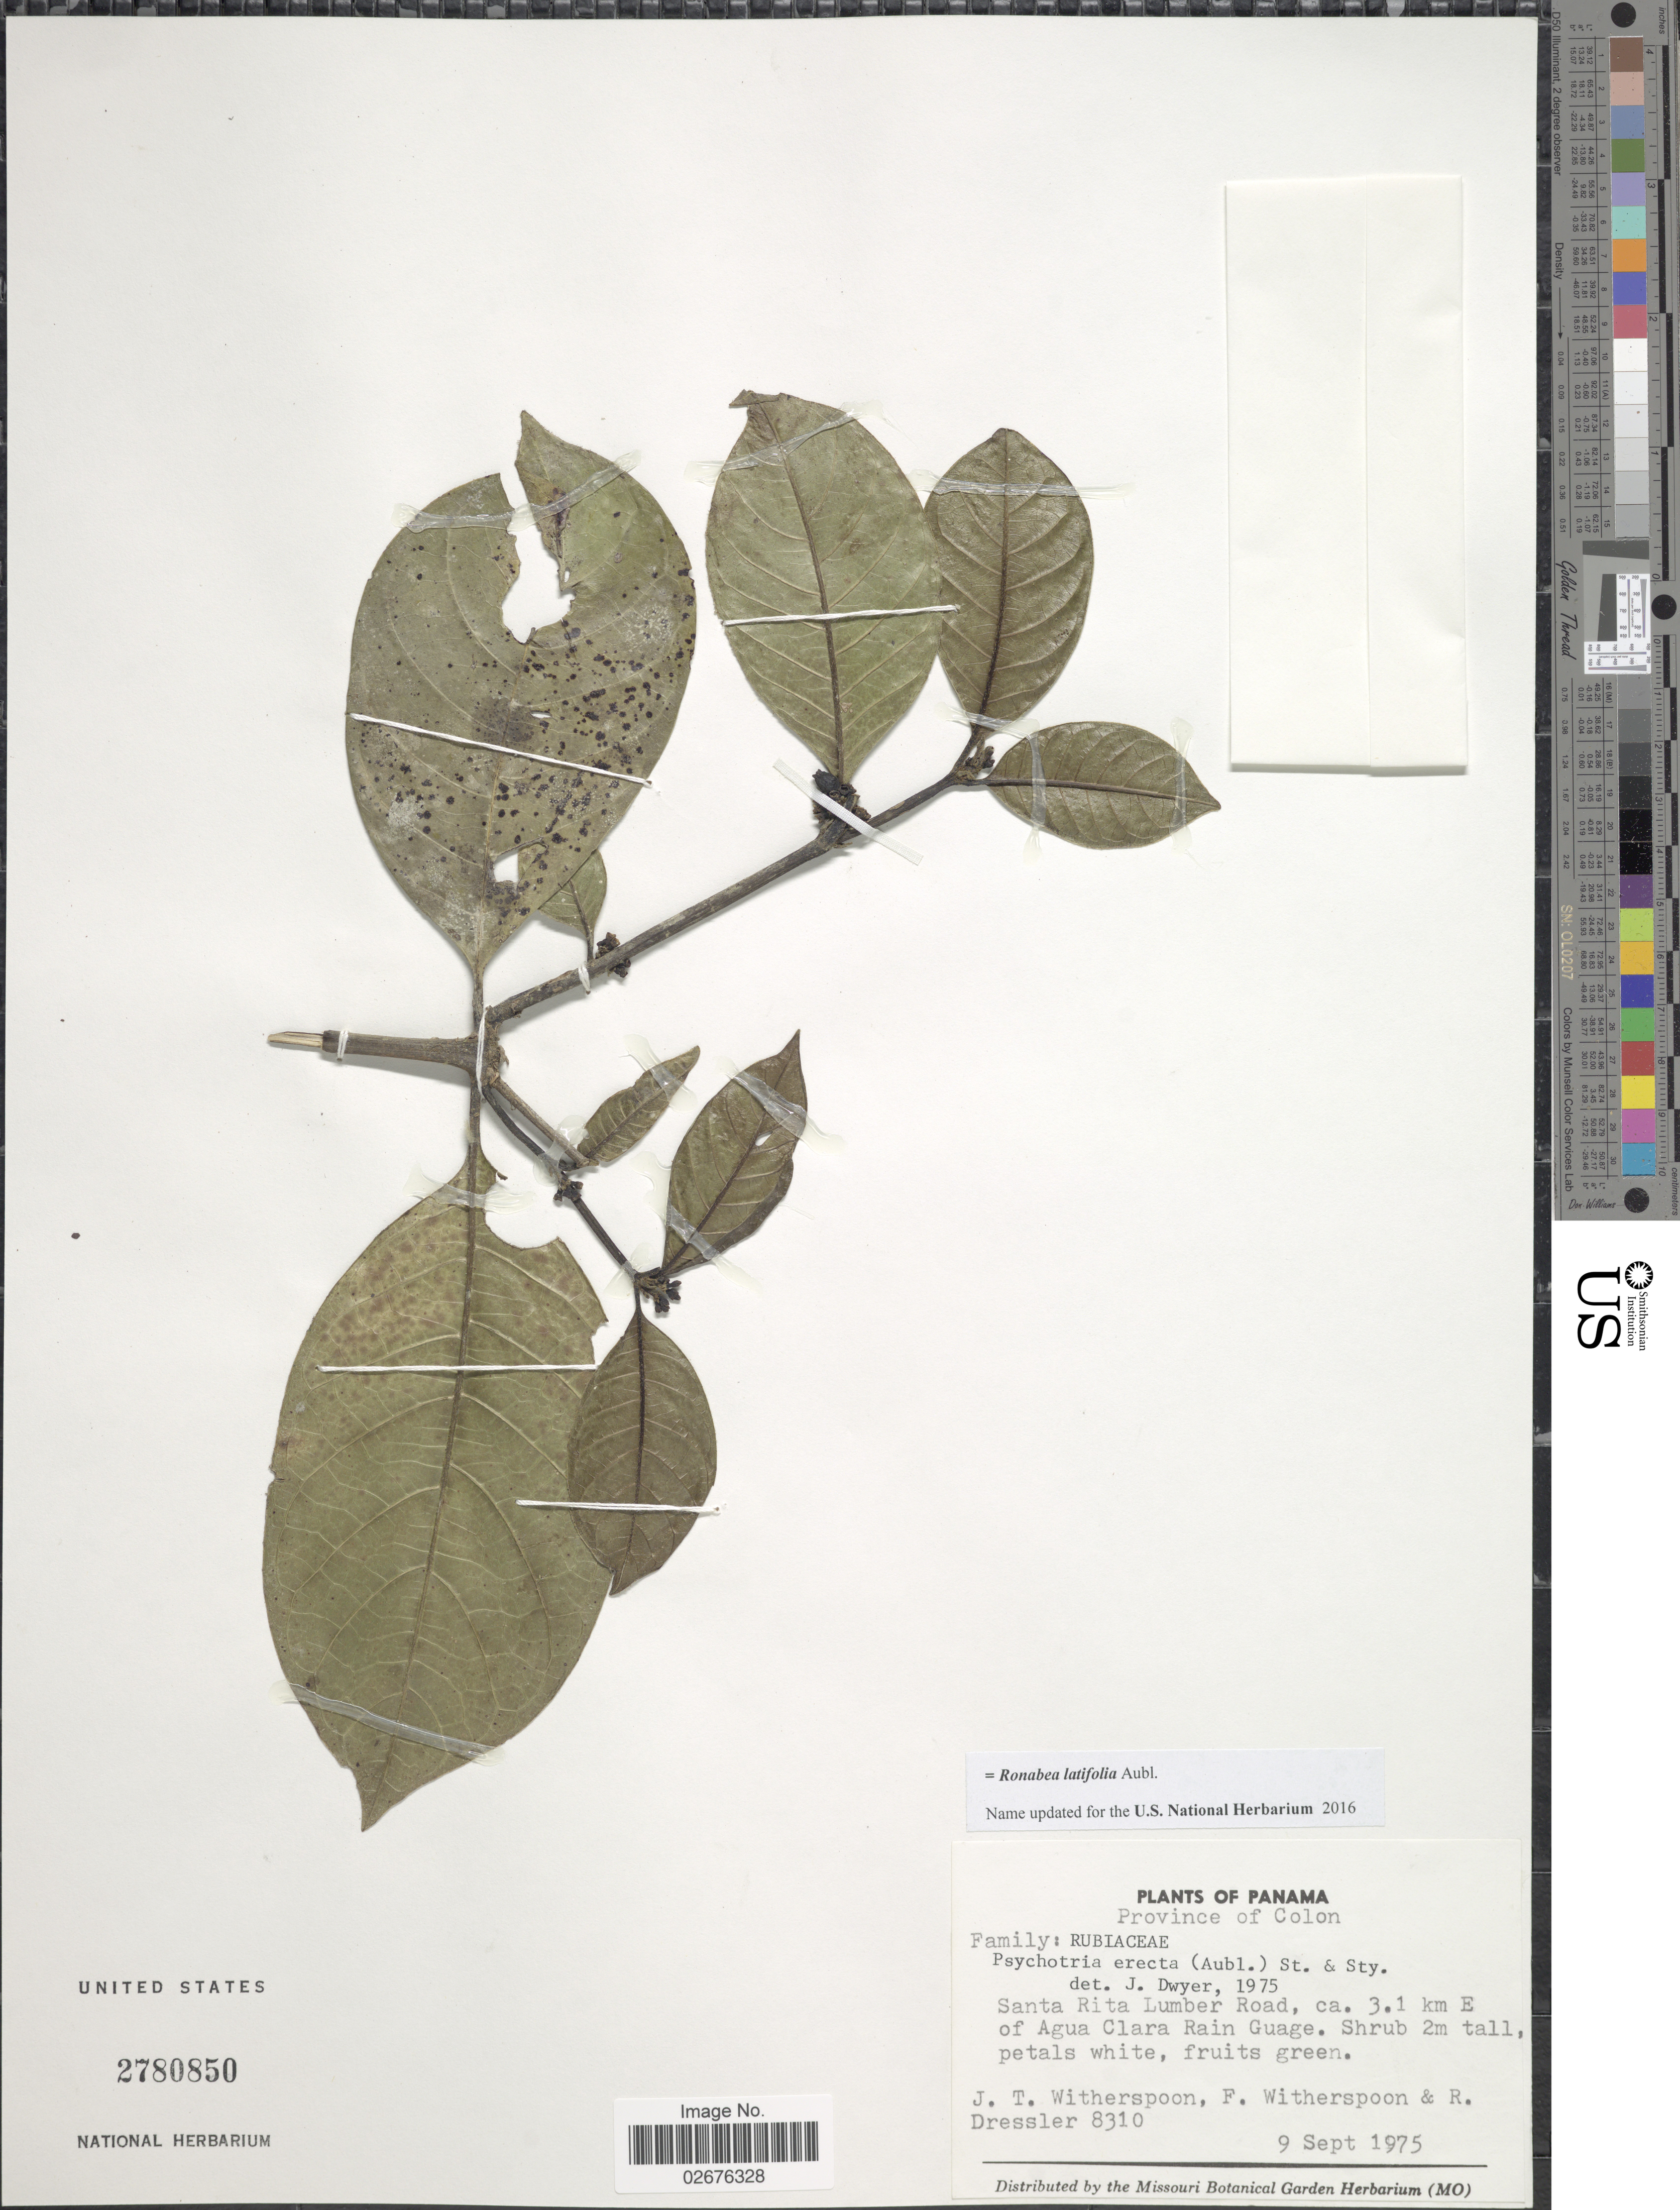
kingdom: Plantae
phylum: Tracheophyta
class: Magnoliopsida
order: Gentianales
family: Rubiaceae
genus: Ronabea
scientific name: Ronabea latifolia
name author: Aubl.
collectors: J. Witherspoon, F. Witherspoon & R. Dressler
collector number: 8310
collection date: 1975-09-09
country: Panama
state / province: Colón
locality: Santa Rita Lumber Road, ca. 3.1 km E of Agua Clara Rain Gauge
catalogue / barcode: US 2780850